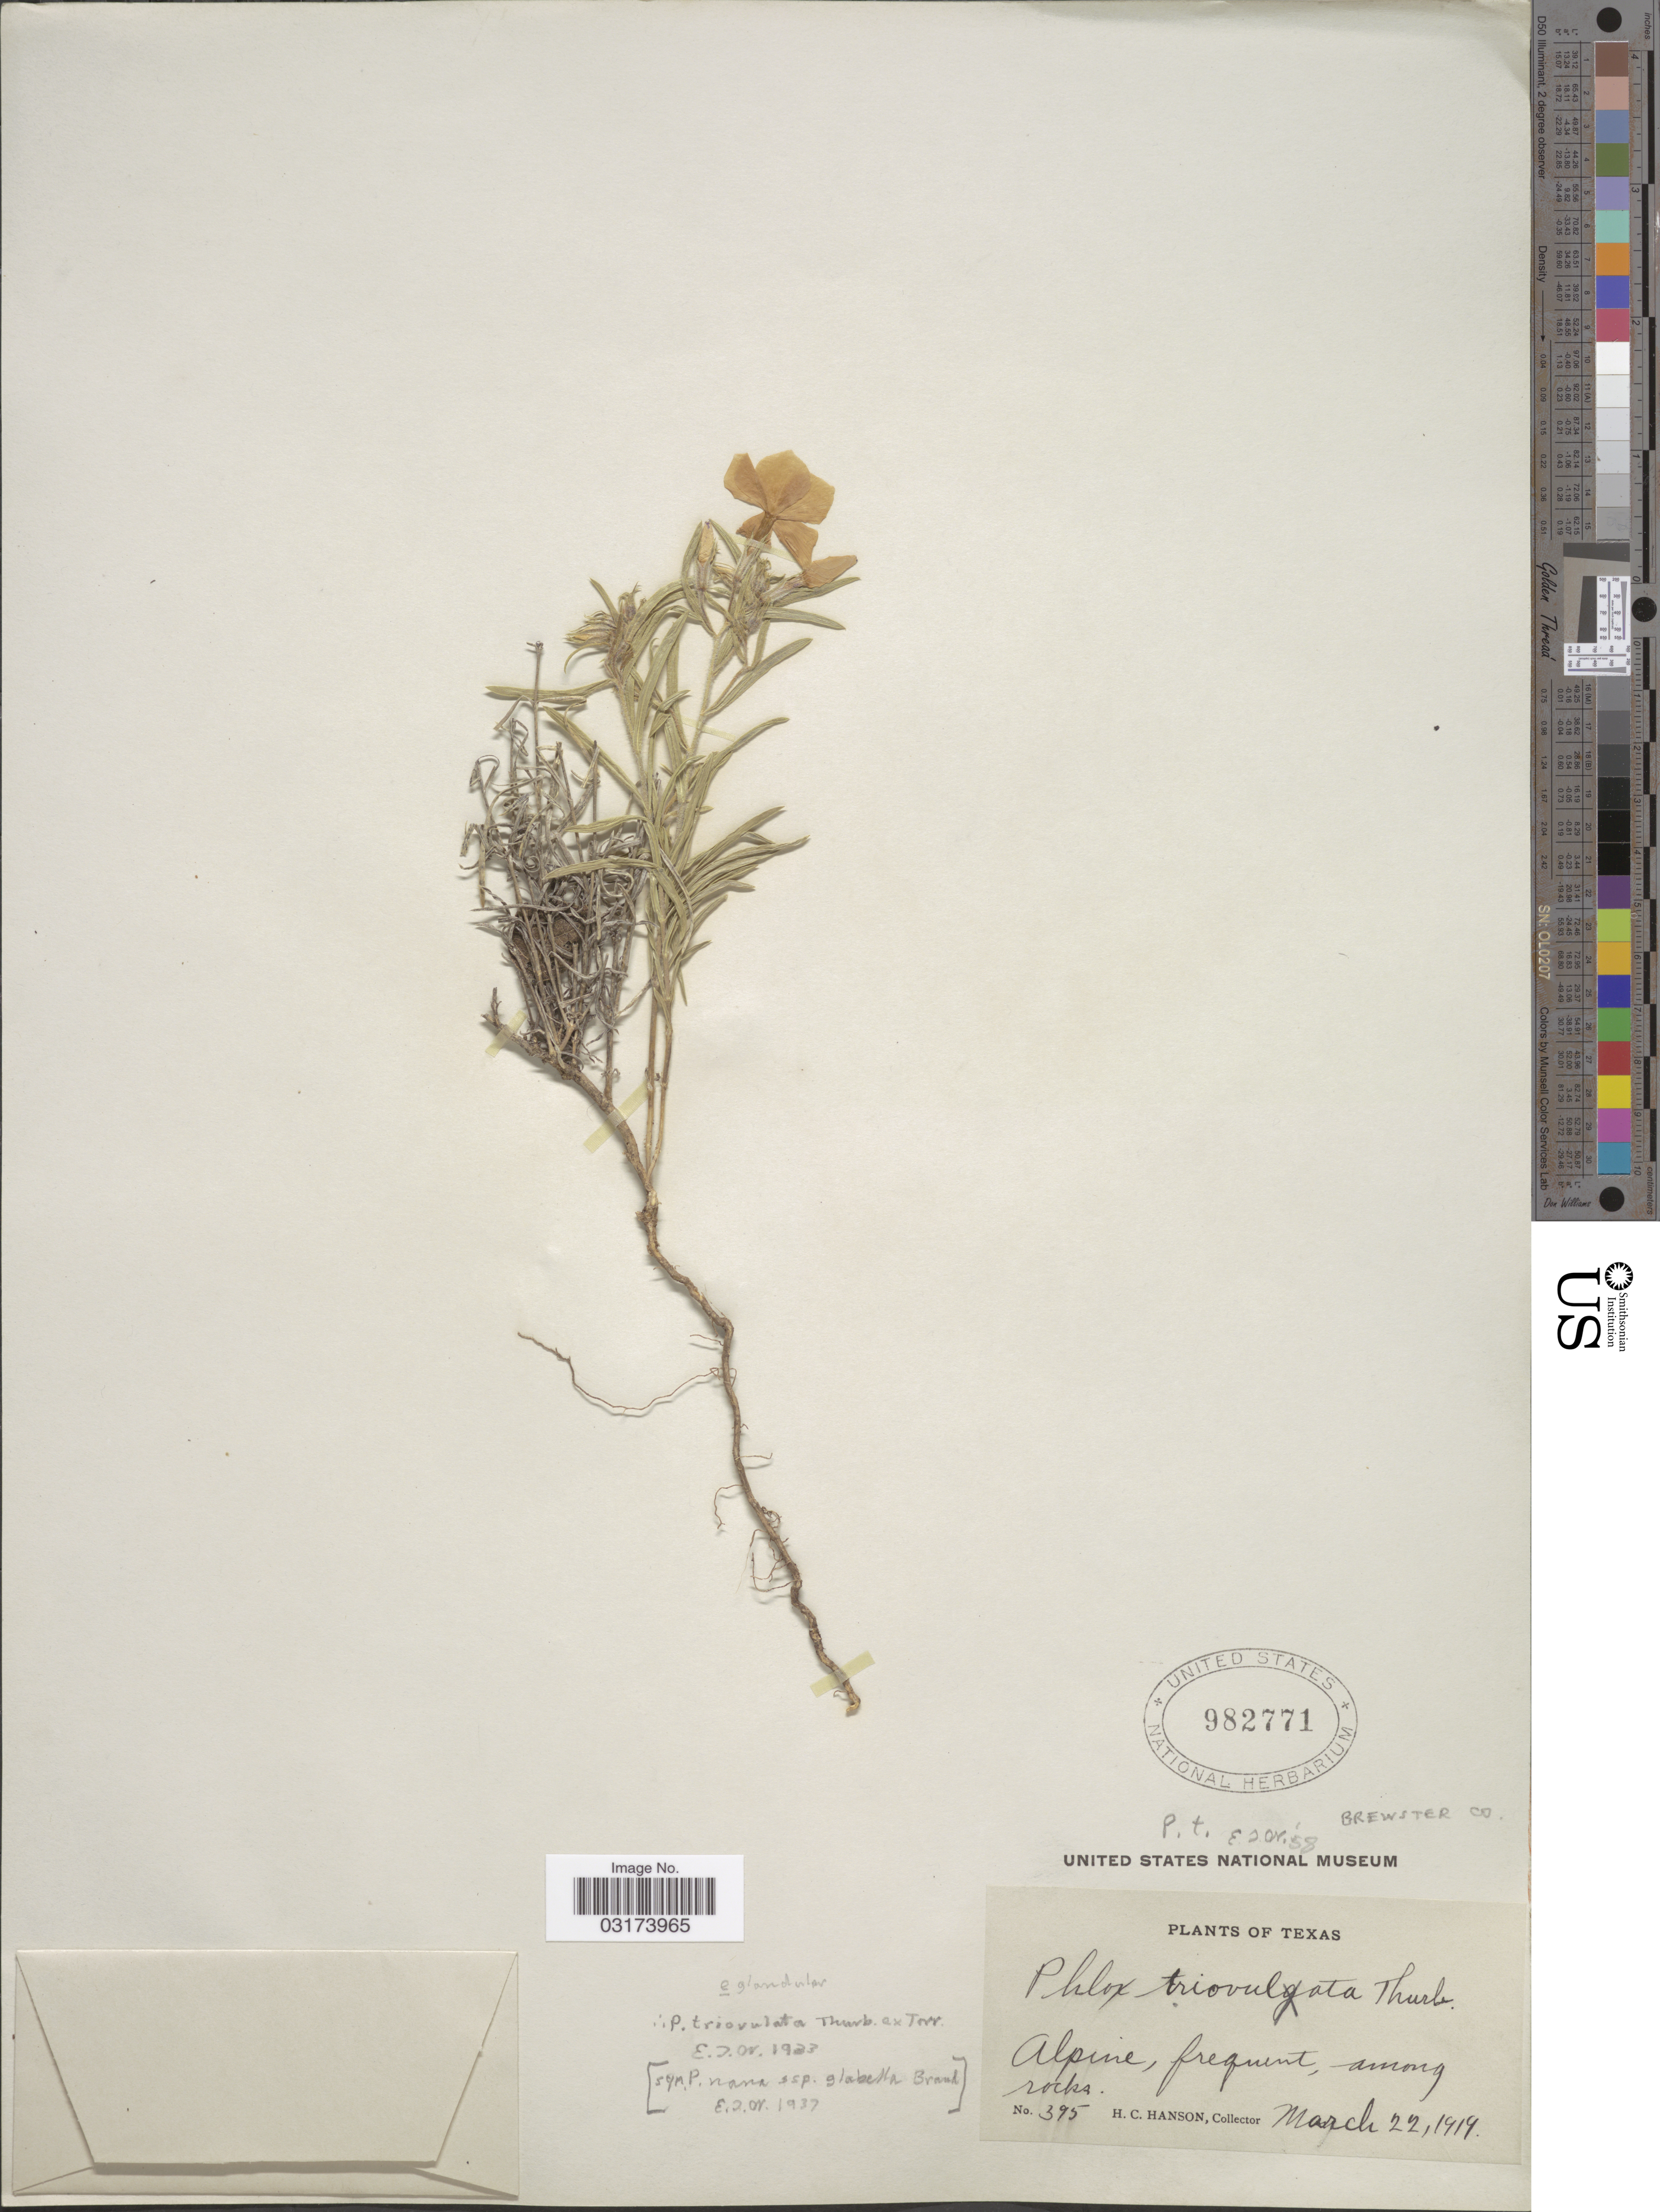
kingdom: Plantae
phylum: Tracheophyta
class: Magnoliopsida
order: Ericales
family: Polemoniaceae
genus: Phlox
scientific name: Phlox nana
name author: Nutt.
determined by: Mayfield, M. H.; Ferguson, C. J.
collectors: H. Hanson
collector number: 395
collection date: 1919-03-22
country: United States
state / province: Texas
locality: Alpine, frequent, among rocks.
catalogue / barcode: US 982771